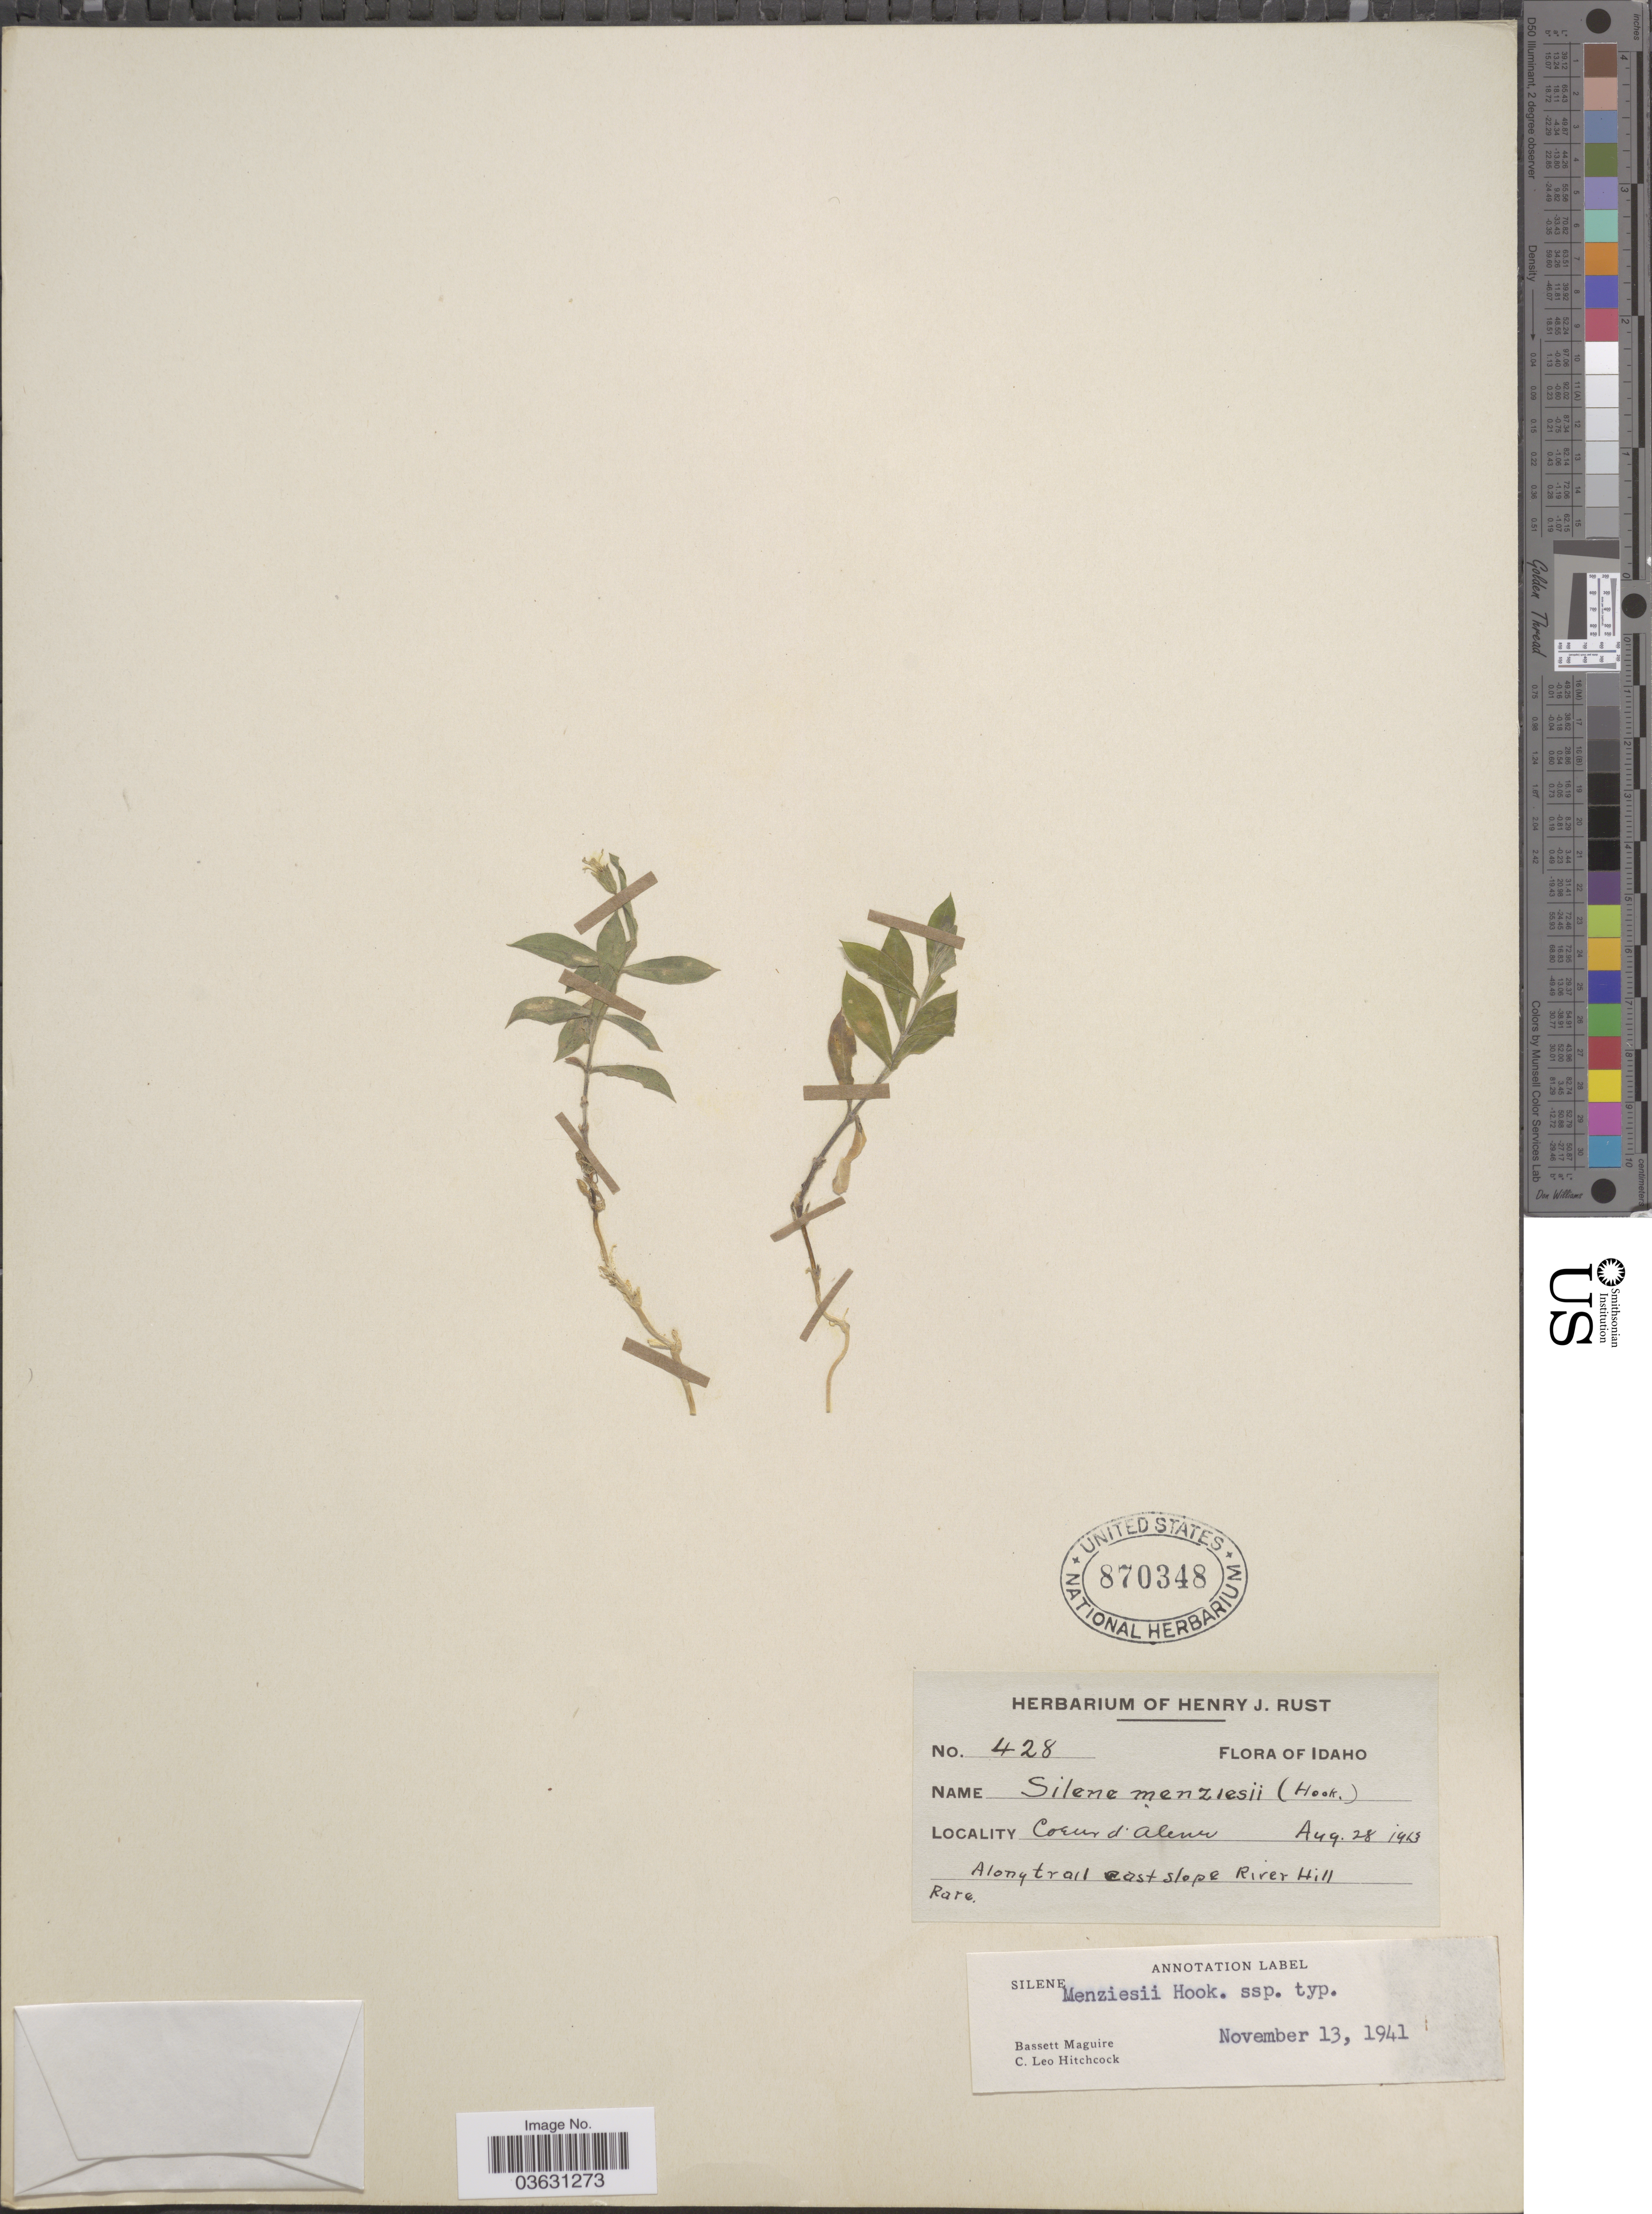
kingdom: Plantae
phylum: Tracheophyta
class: Magnoliopsida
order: Caryophyllales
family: Caryophyllaceae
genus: Silene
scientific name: Silene menziesii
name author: Hook.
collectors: ex herb. Henry J. Rust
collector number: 428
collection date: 1913-08-28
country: United States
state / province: Idaho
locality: Coeur d'Alene.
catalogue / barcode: US 870348